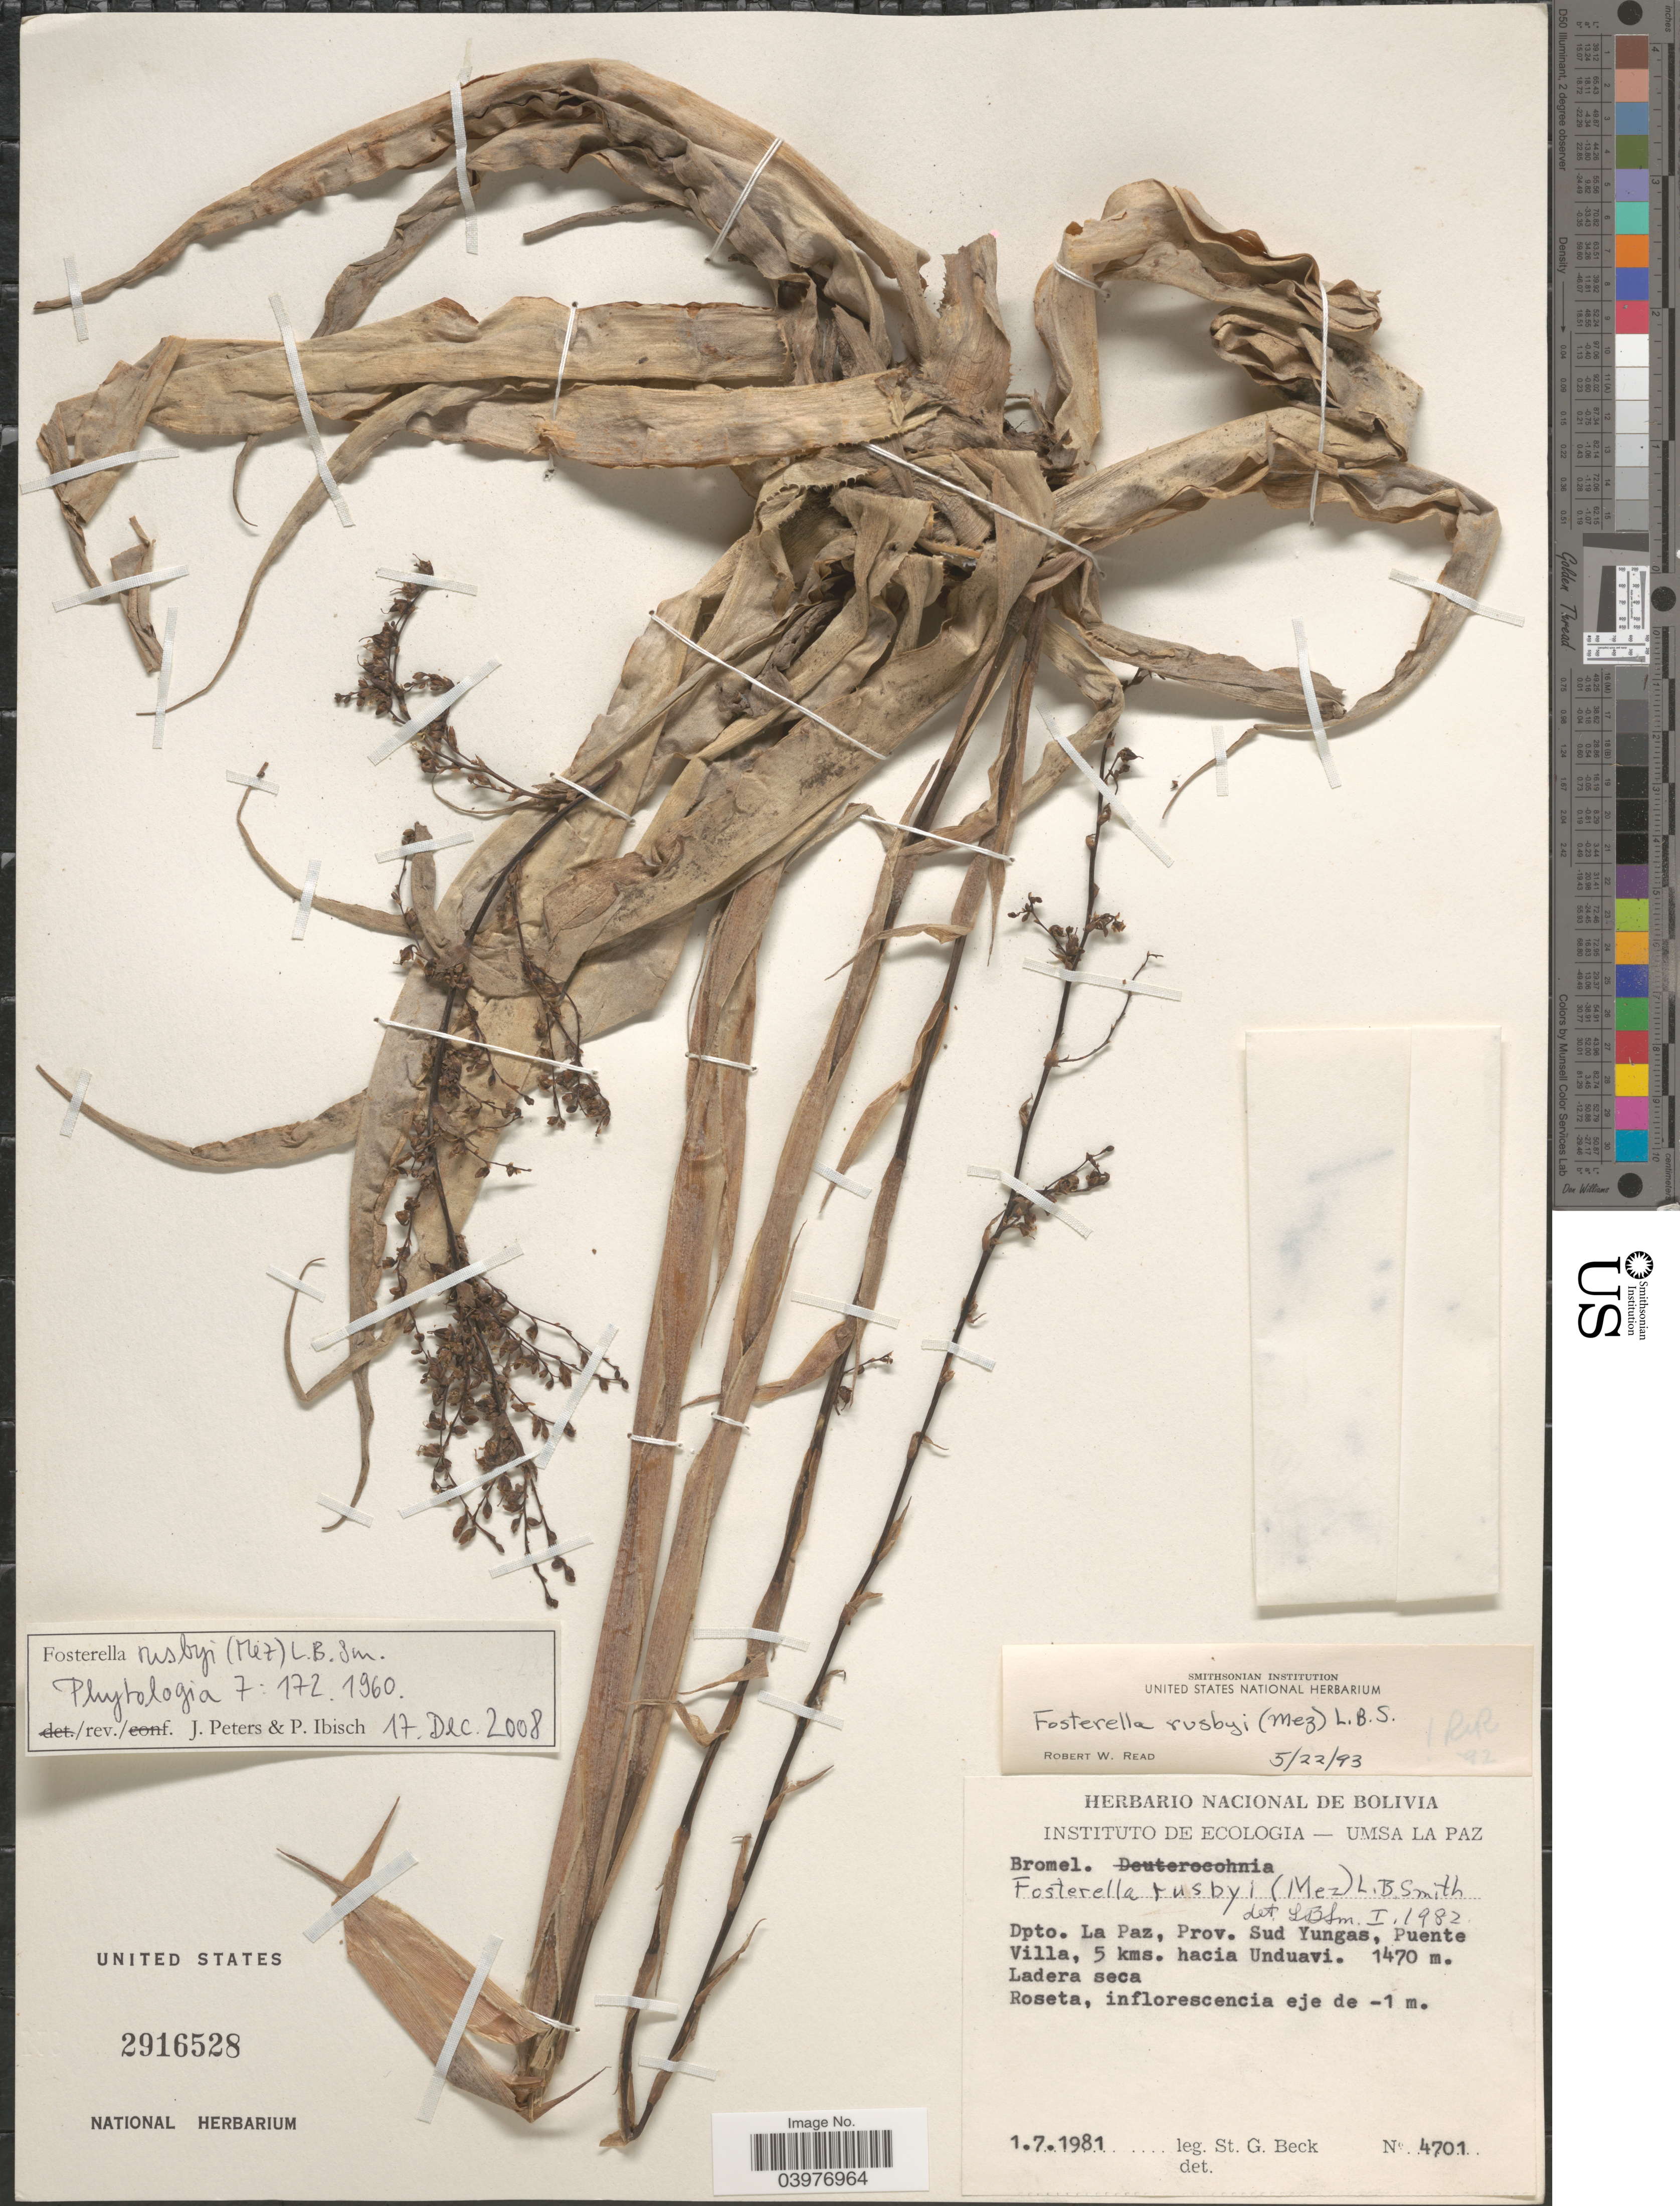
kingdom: Plantae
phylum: Tracheophyta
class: Liliopsida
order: Poales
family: Bromeliaceae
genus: Fosterella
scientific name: Fosterella rusbyi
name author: (Mez) L.B. Sm.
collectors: S. G. Beck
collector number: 4701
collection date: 1981-07-01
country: Bolivia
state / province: La Paz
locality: Dpto. La Paz, Prov. Sud Yungas, Puente Villa, 5 kms. hacia Unduavi.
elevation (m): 1470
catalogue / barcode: US 2916528